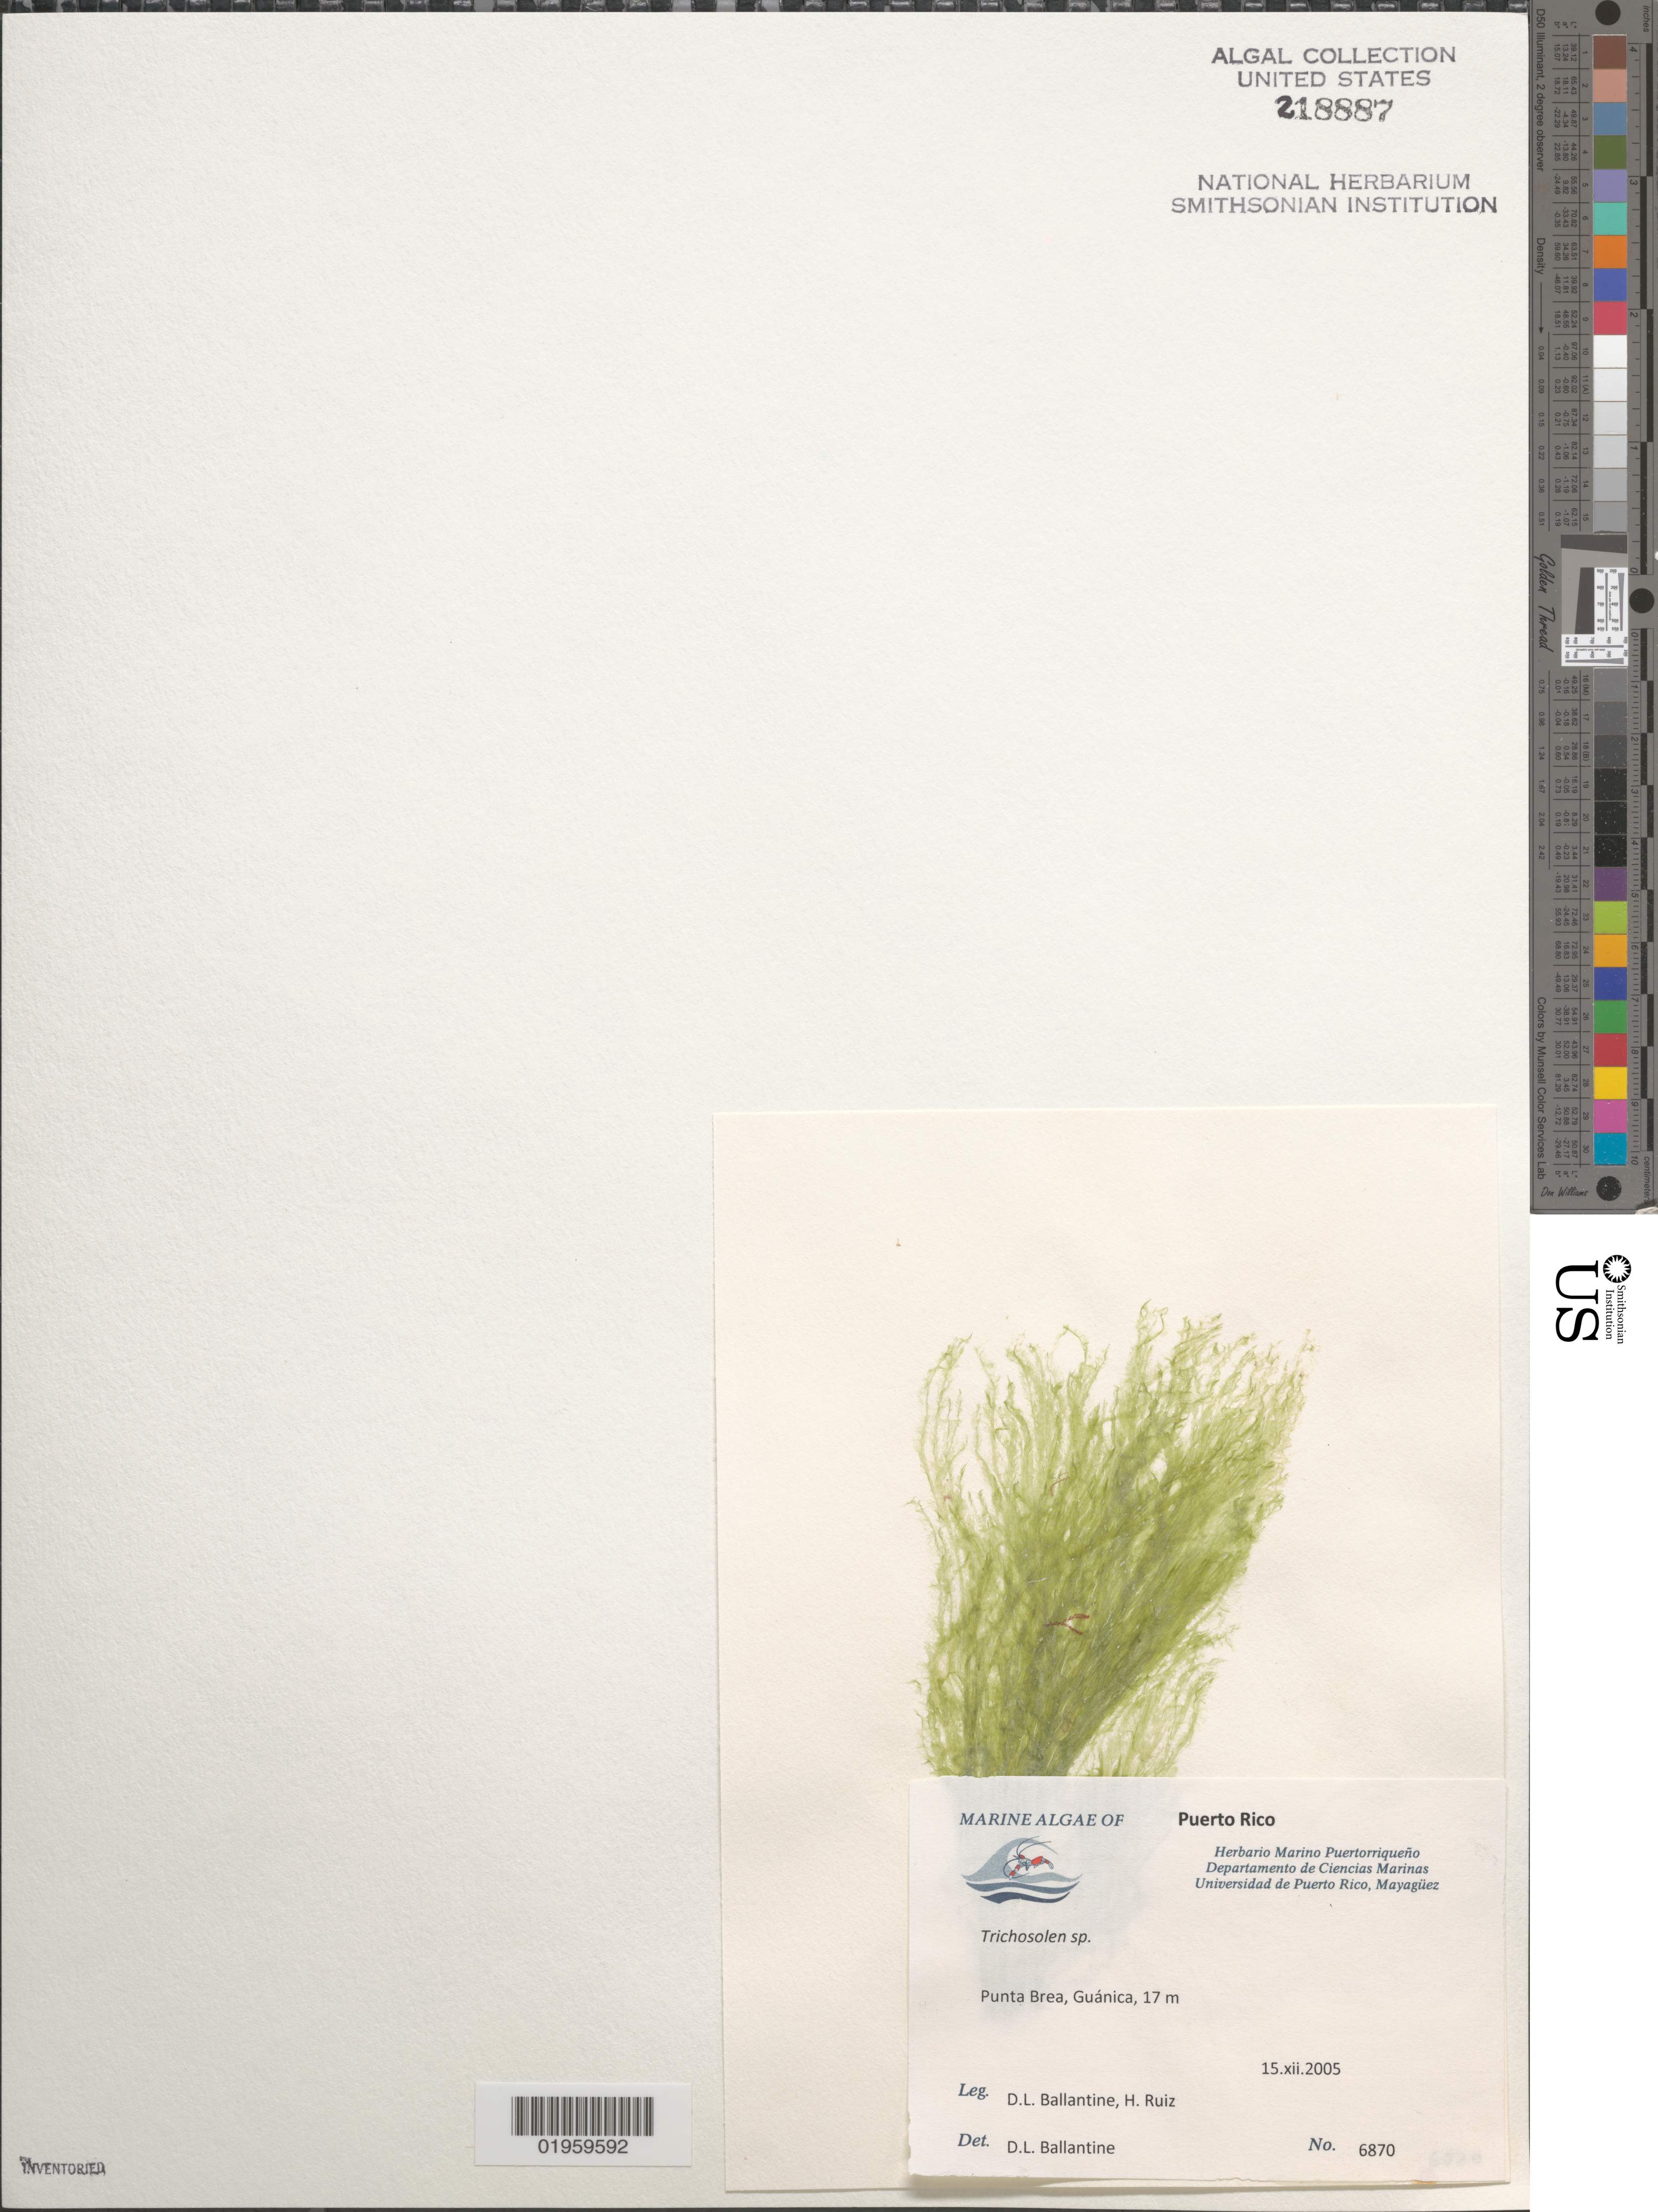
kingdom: Plantae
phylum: Chlorophyta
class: Ulvophyceae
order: Bryopsidales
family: Bryopsidaceae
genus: Trichosolen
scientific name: Trichosolen sp.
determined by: Ballantine, D. L.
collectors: D.L. Ballantine & H. Ruiz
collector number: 6870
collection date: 2005-12-15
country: Puerto Rico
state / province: Guanica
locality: Punta Brea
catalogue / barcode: US 218887